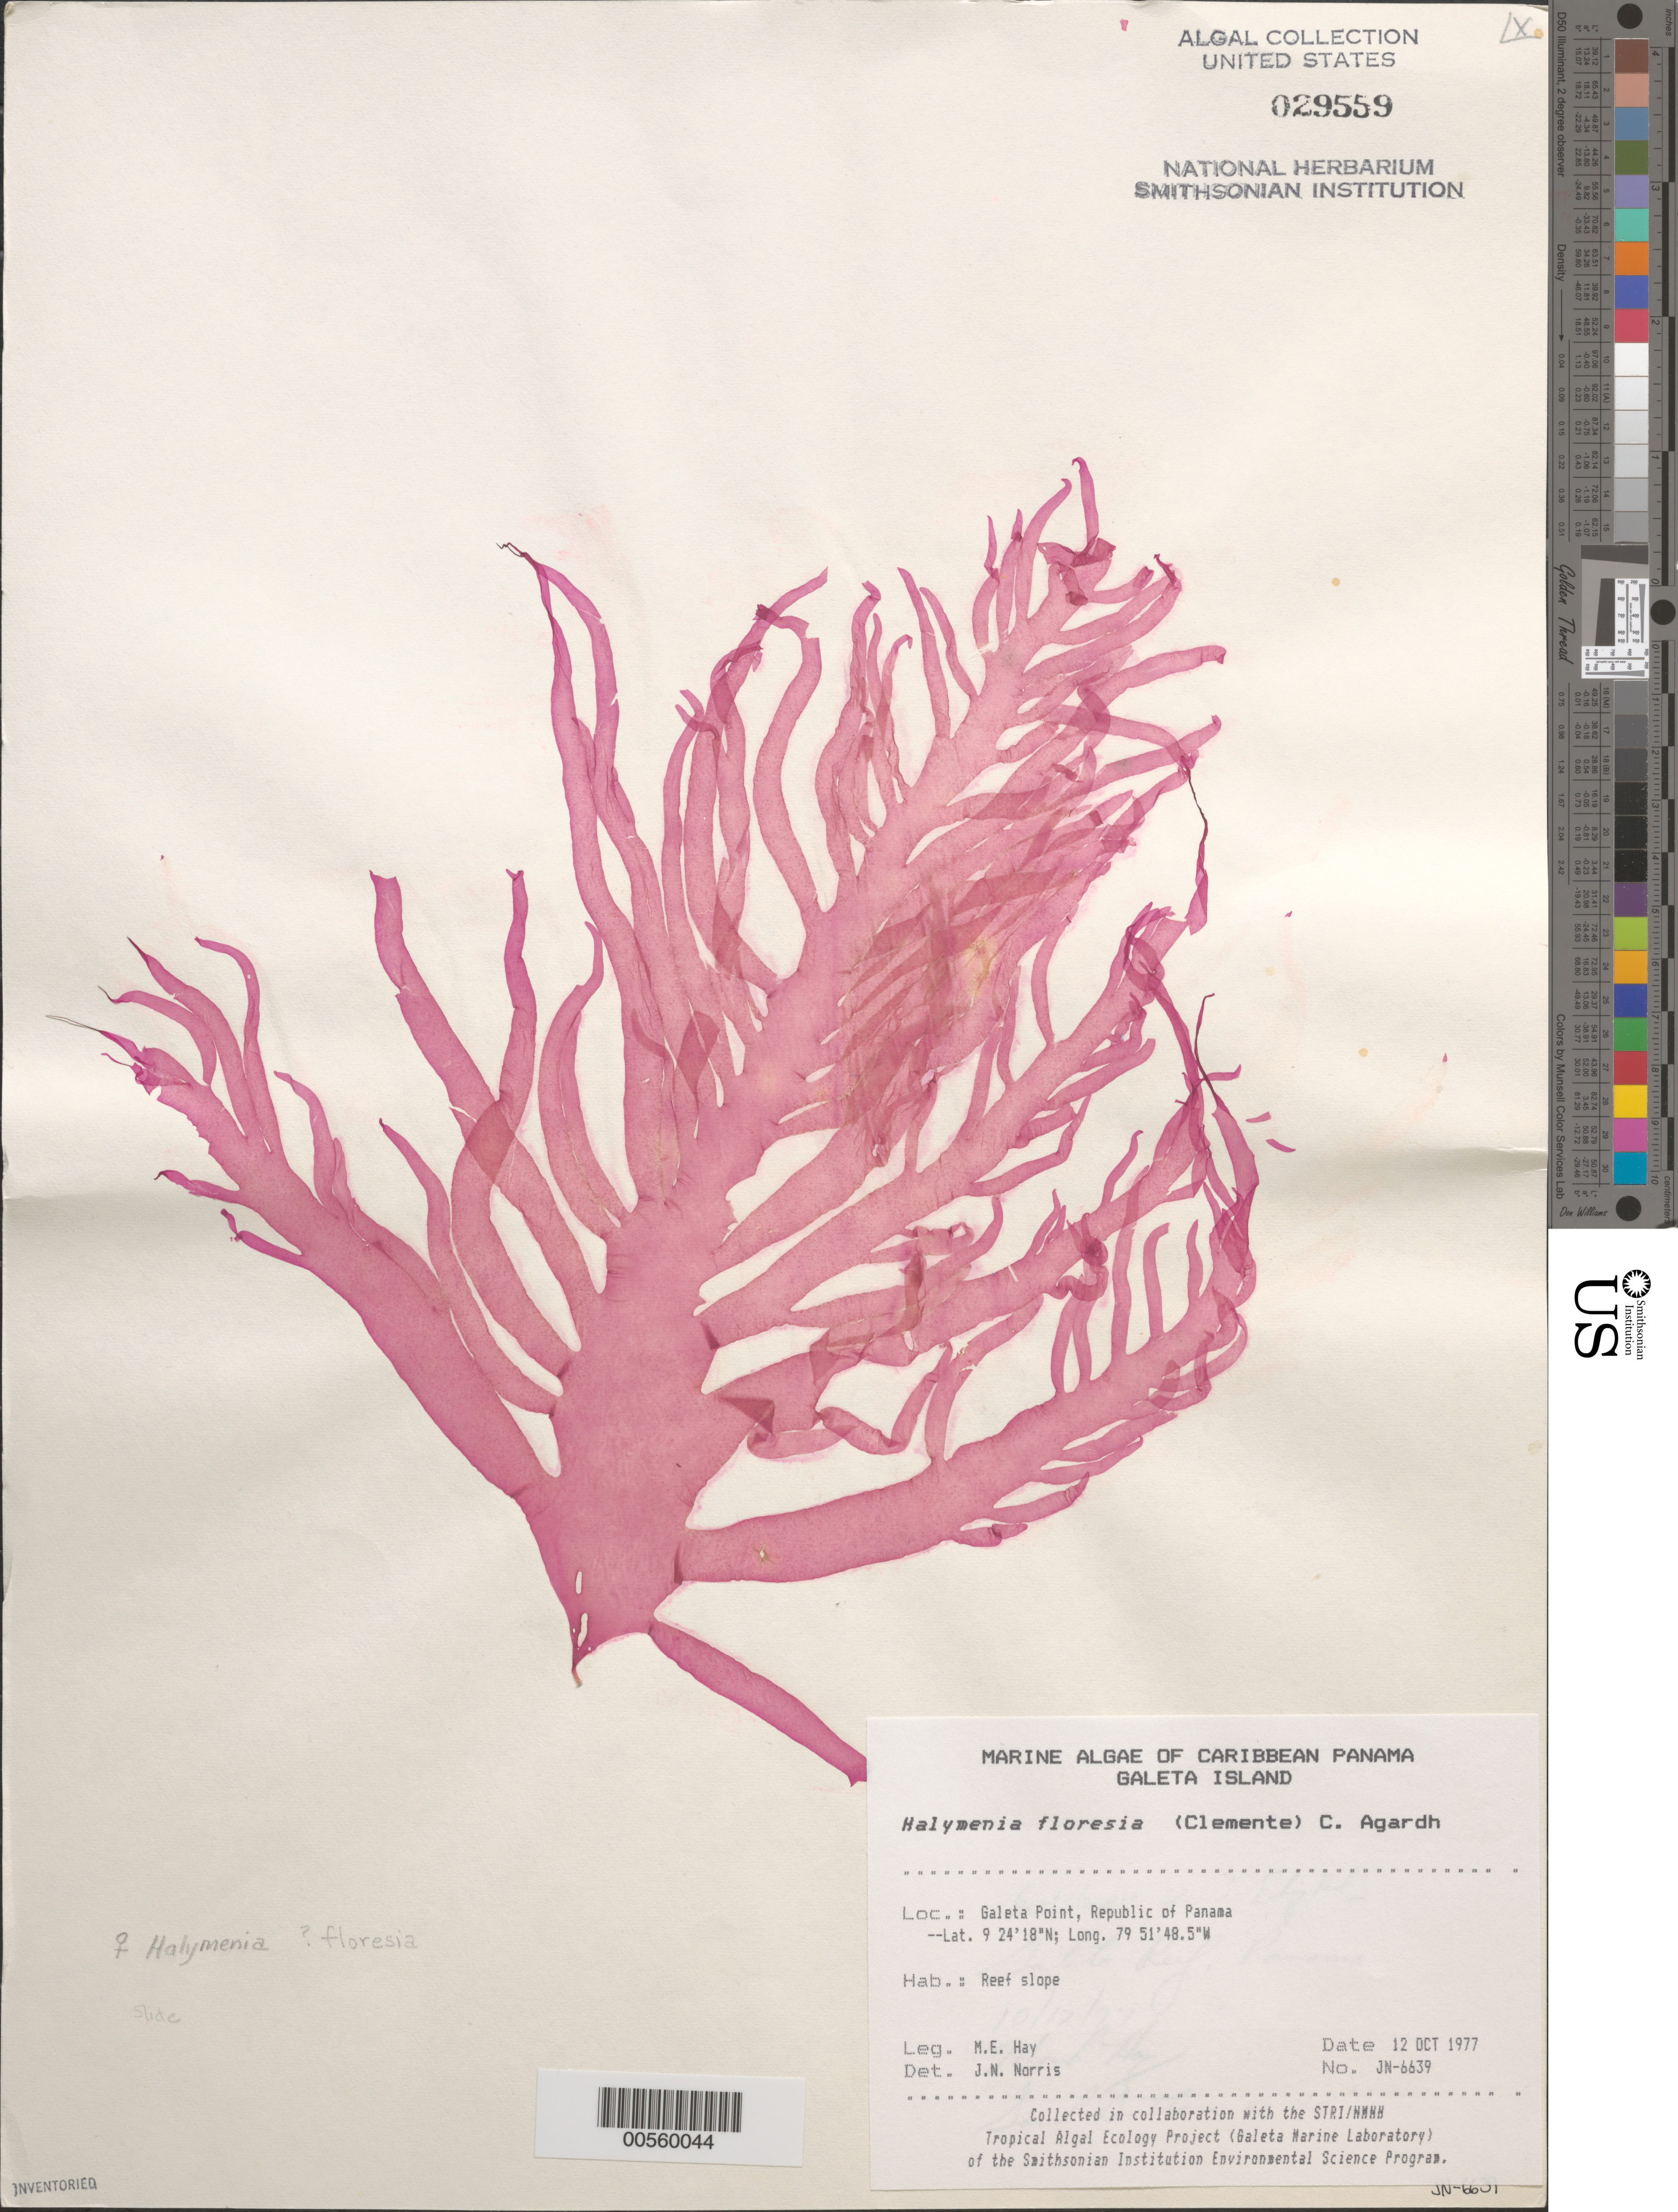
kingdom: Plantae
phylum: Rhodophyta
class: Florideophyceae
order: Halymeniales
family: Halymeniaceae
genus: Halymenia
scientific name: Halymenia floresii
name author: (Clemente) C. Agardh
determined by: Norris, James N.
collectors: M. E. Hay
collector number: JN-6639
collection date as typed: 12 Oct 1977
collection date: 1977-10-12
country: Panama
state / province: Colón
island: Galeta Island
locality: Galeta Point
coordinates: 9 24' 18" N, 79 51' 48.5" W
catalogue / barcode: US 29559